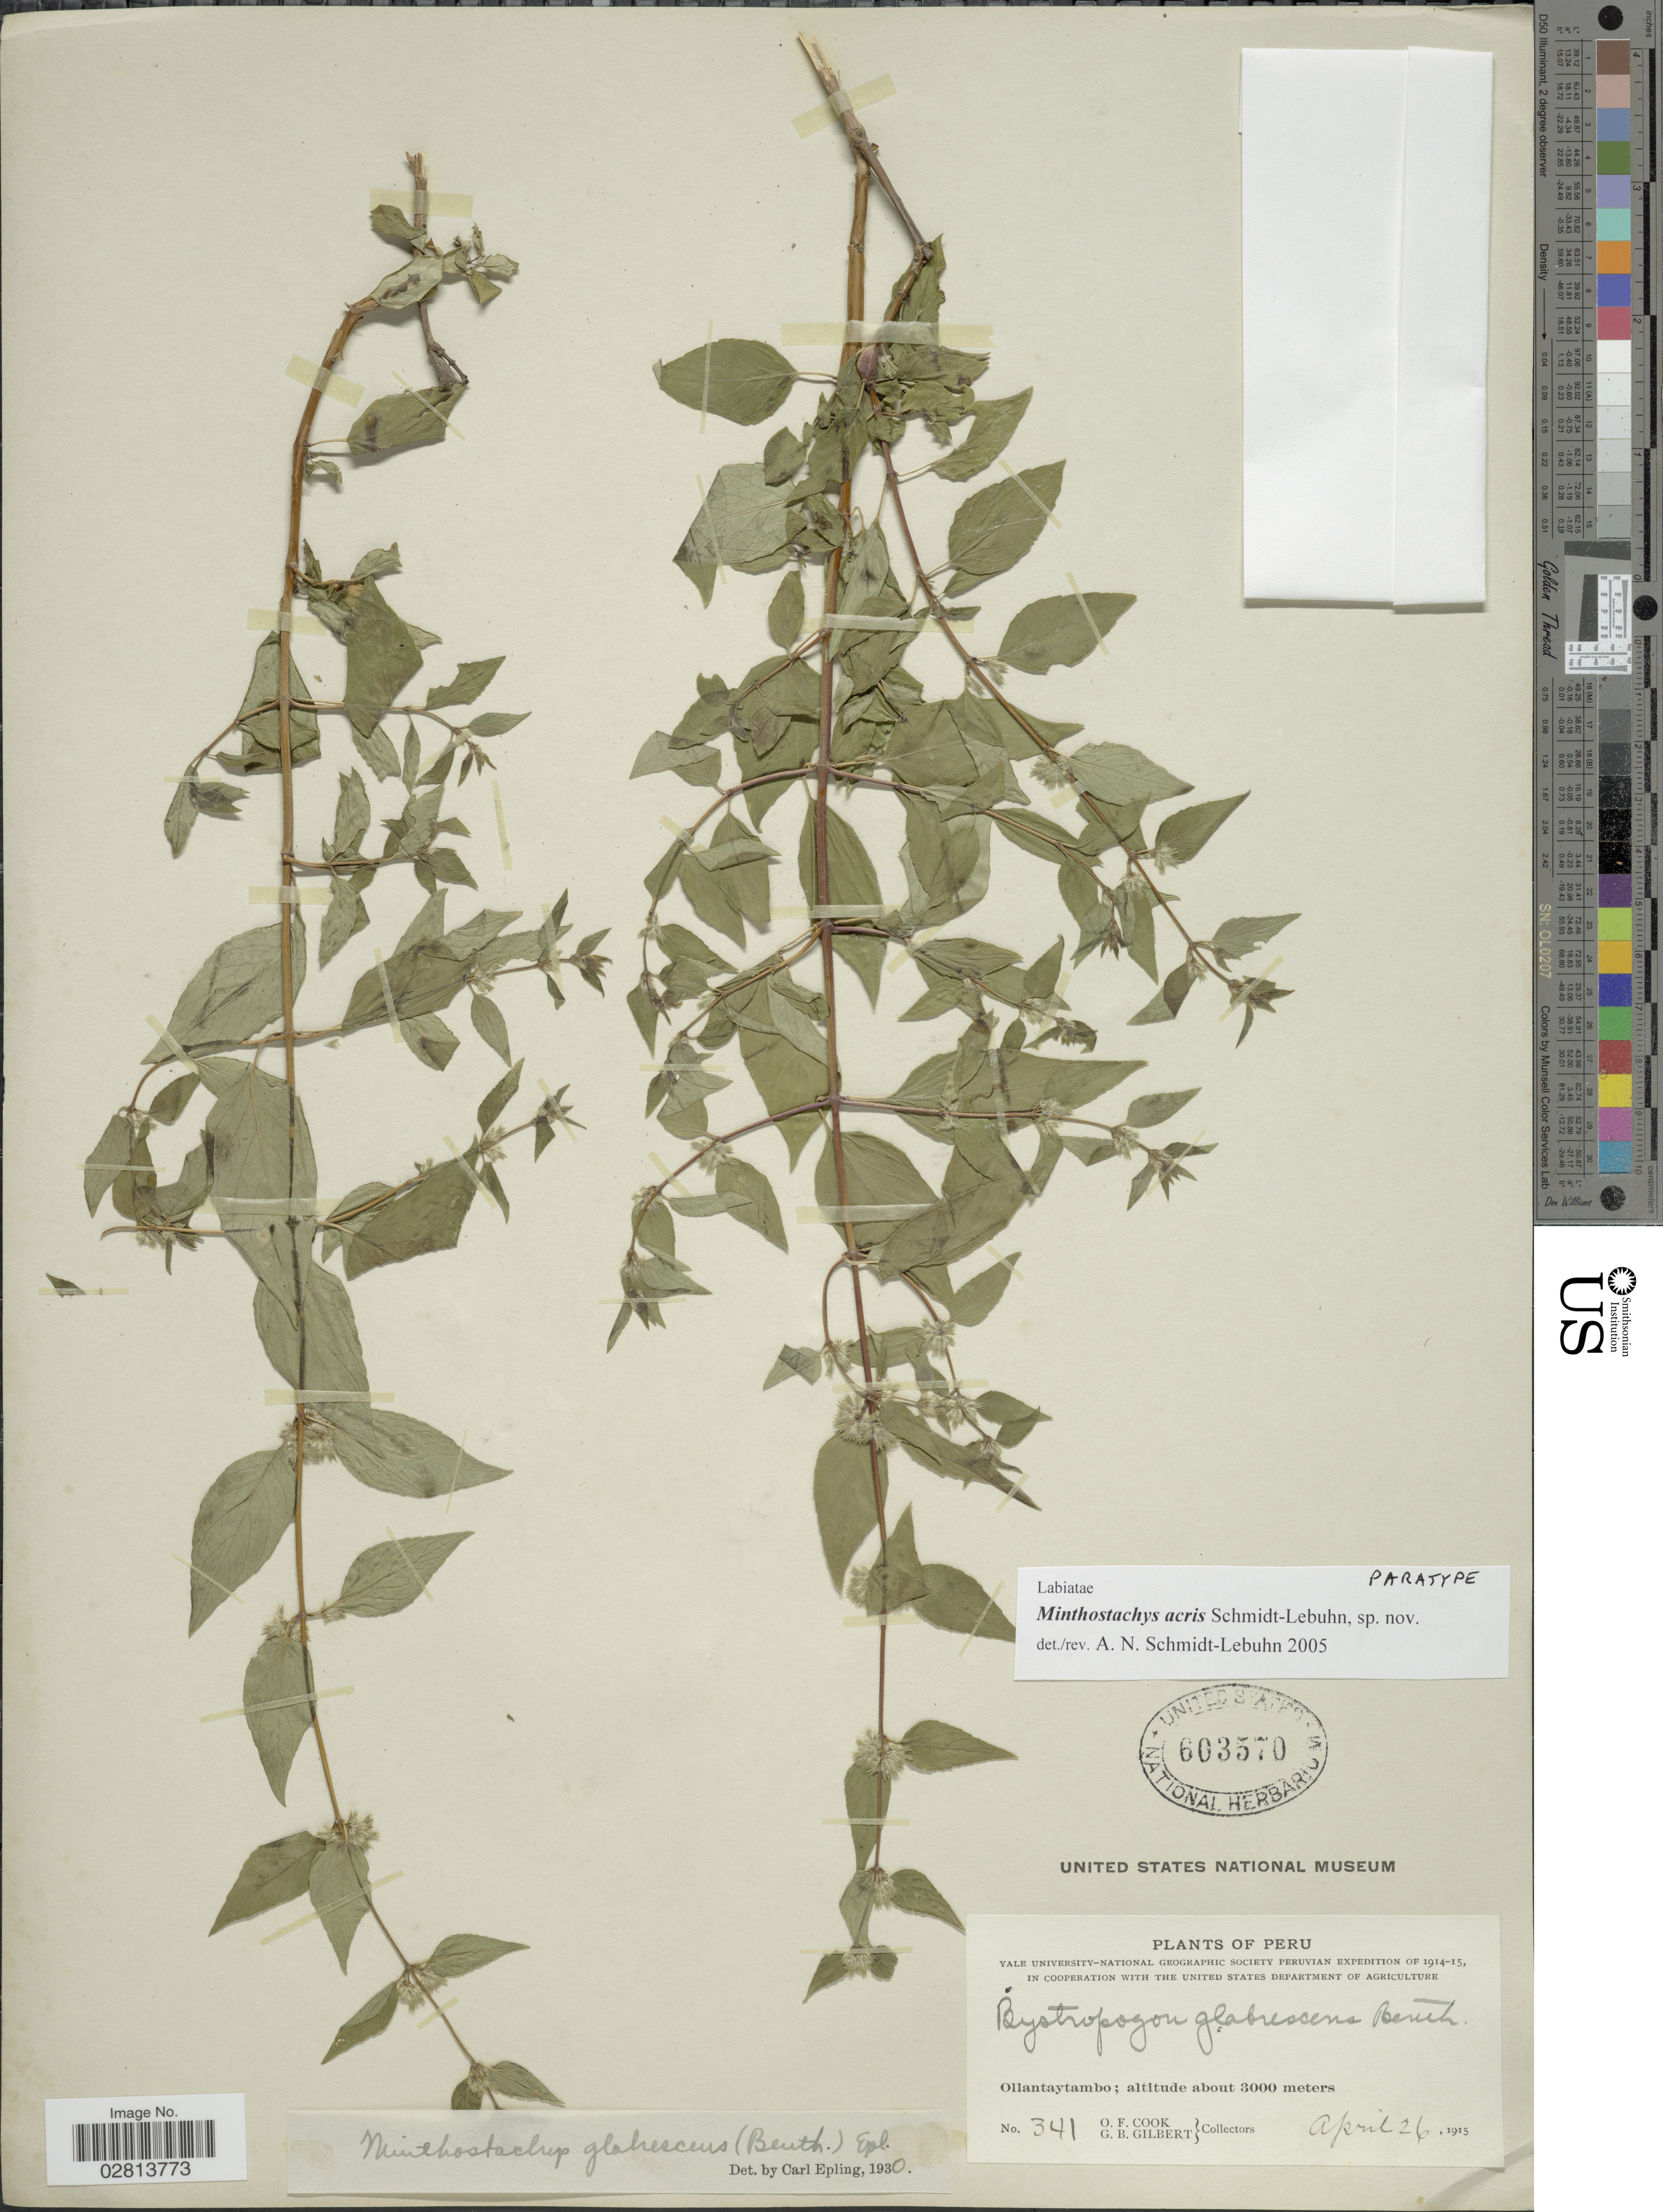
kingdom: Plantae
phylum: Tracheophyta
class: Magnoliopsida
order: Lamiales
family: Lamiaceae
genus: Minthostachys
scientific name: Minthostachys acris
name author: Schmidt-Leb.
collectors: O. F. Cook & G. B. Gilbert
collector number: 341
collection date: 1915-04-26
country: Peru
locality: Ollantaytambo.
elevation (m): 3000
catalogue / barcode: US 603570